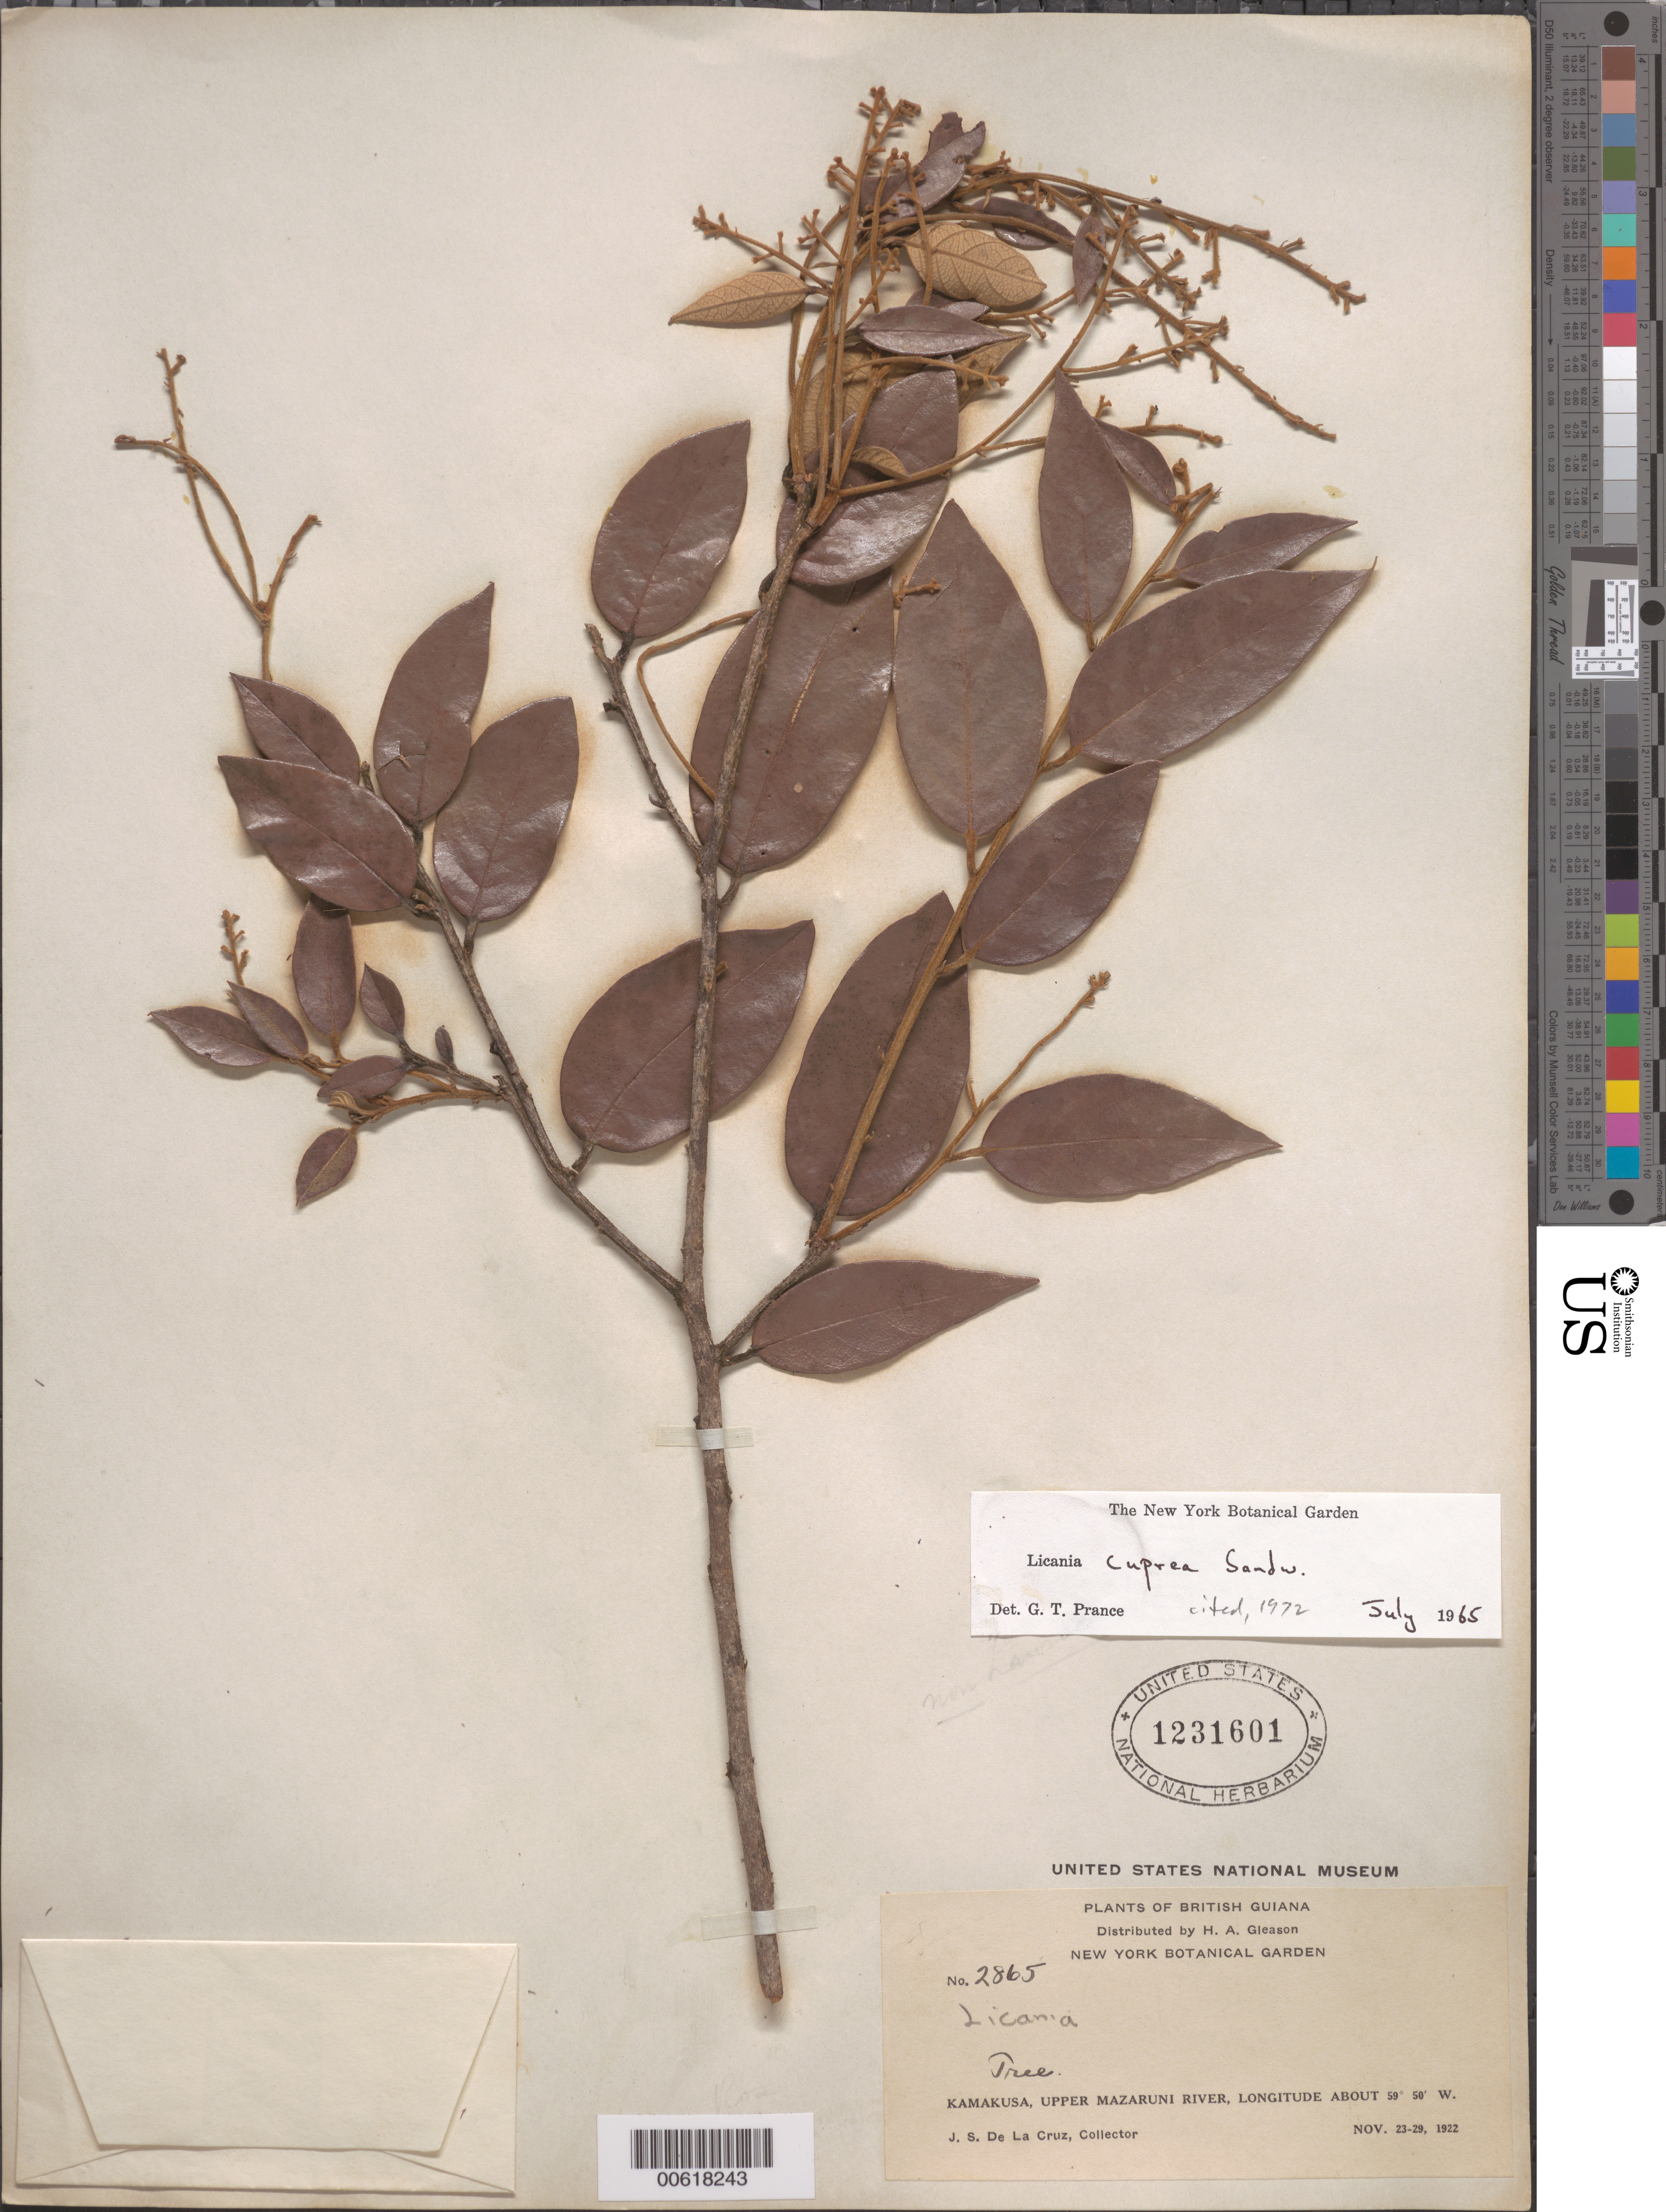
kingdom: Plantae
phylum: Tracheophyta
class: Magnoliopsida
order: Malpighiales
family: Chrysobalanaceae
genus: Licania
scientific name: Licania cuprea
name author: Sandwith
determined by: Prance, G. T.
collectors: J. S. de la Cruz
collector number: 2865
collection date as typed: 23-Nov-22 to 29-Nov-22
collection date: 1922-11-23/1922-11-29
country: Guyana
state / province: Cuyuni-Mazaruni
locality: Kamakusa, Upper Mazaruni R.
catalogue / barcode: US 1231601